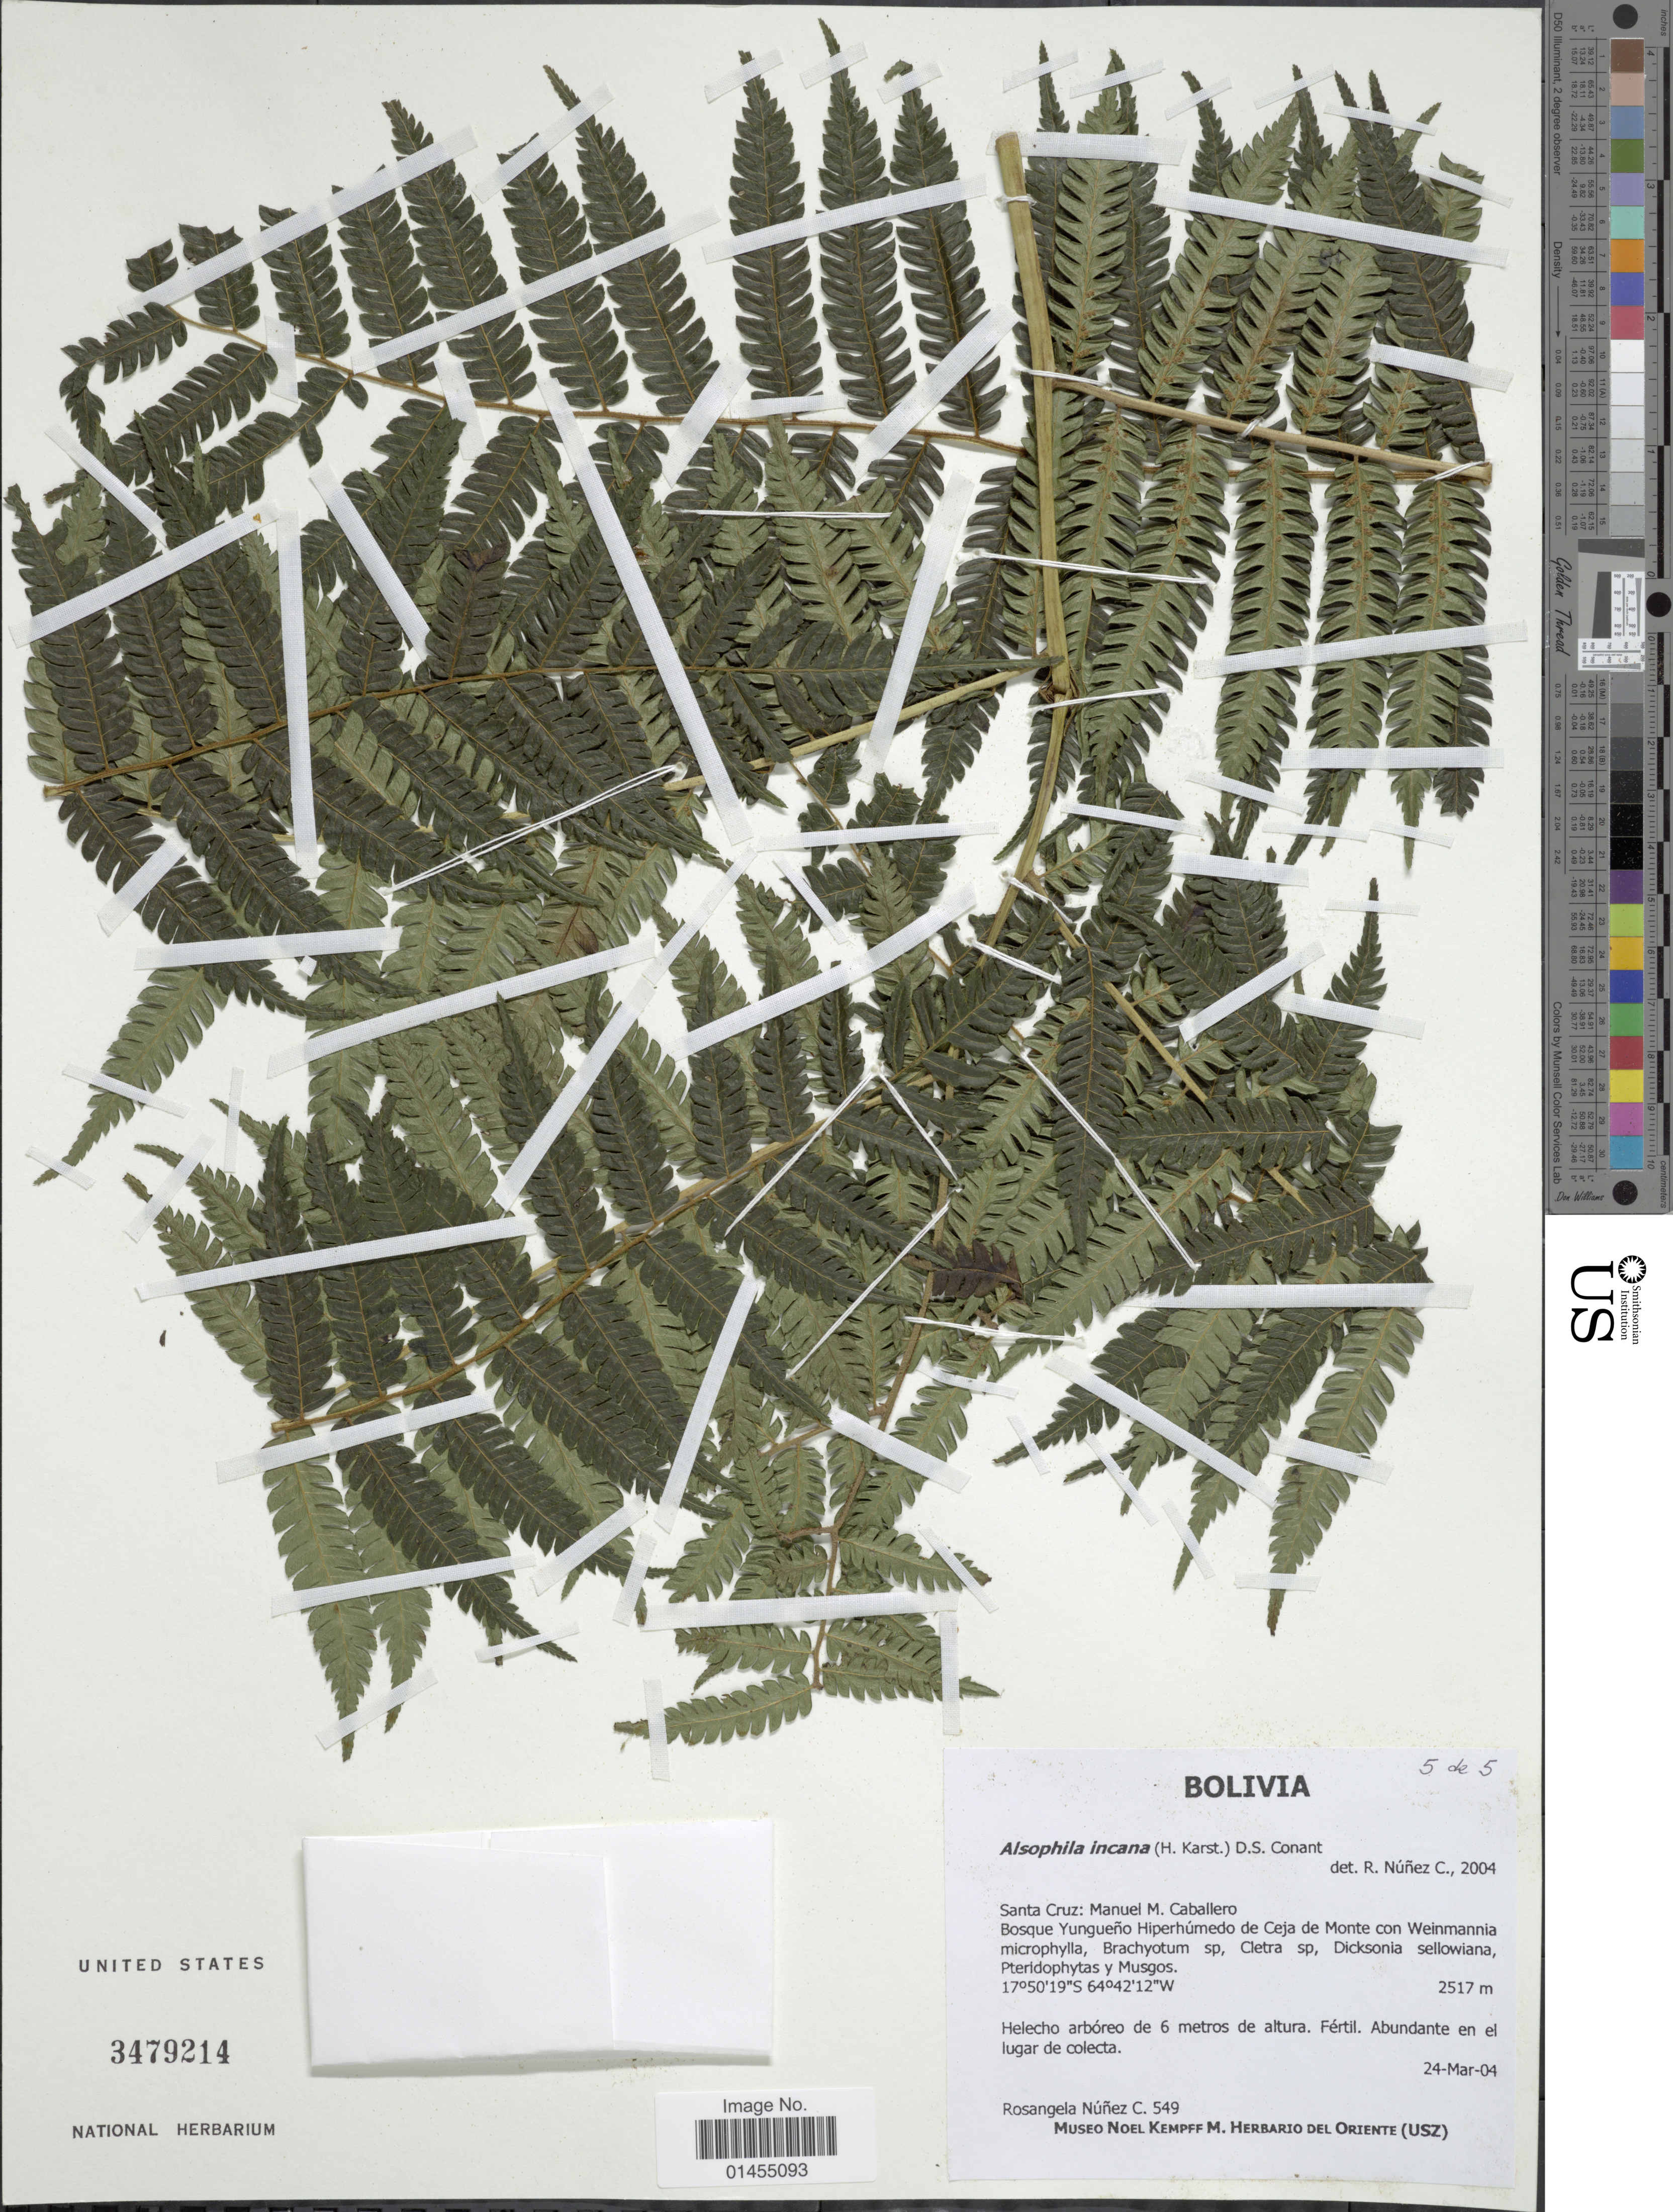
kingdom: Plantae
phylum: Tracheophyta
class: Polypodiopsida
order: Cyatheales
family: Cyatheaceae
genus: Alsophila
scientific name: Alsophila incana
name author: (H. Karst.) D.S. Conant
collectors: R. Núñez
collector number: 549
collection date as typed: Transcribed d/m/y: 24/3/4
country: Bolivia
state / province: Santa Cruz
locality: Manuel M. Caballero. Bosque Yungueño Hiperhúmedo de Ceja de Monte con Weinmannia microphylla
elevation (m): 2517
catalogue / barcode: US 3479214